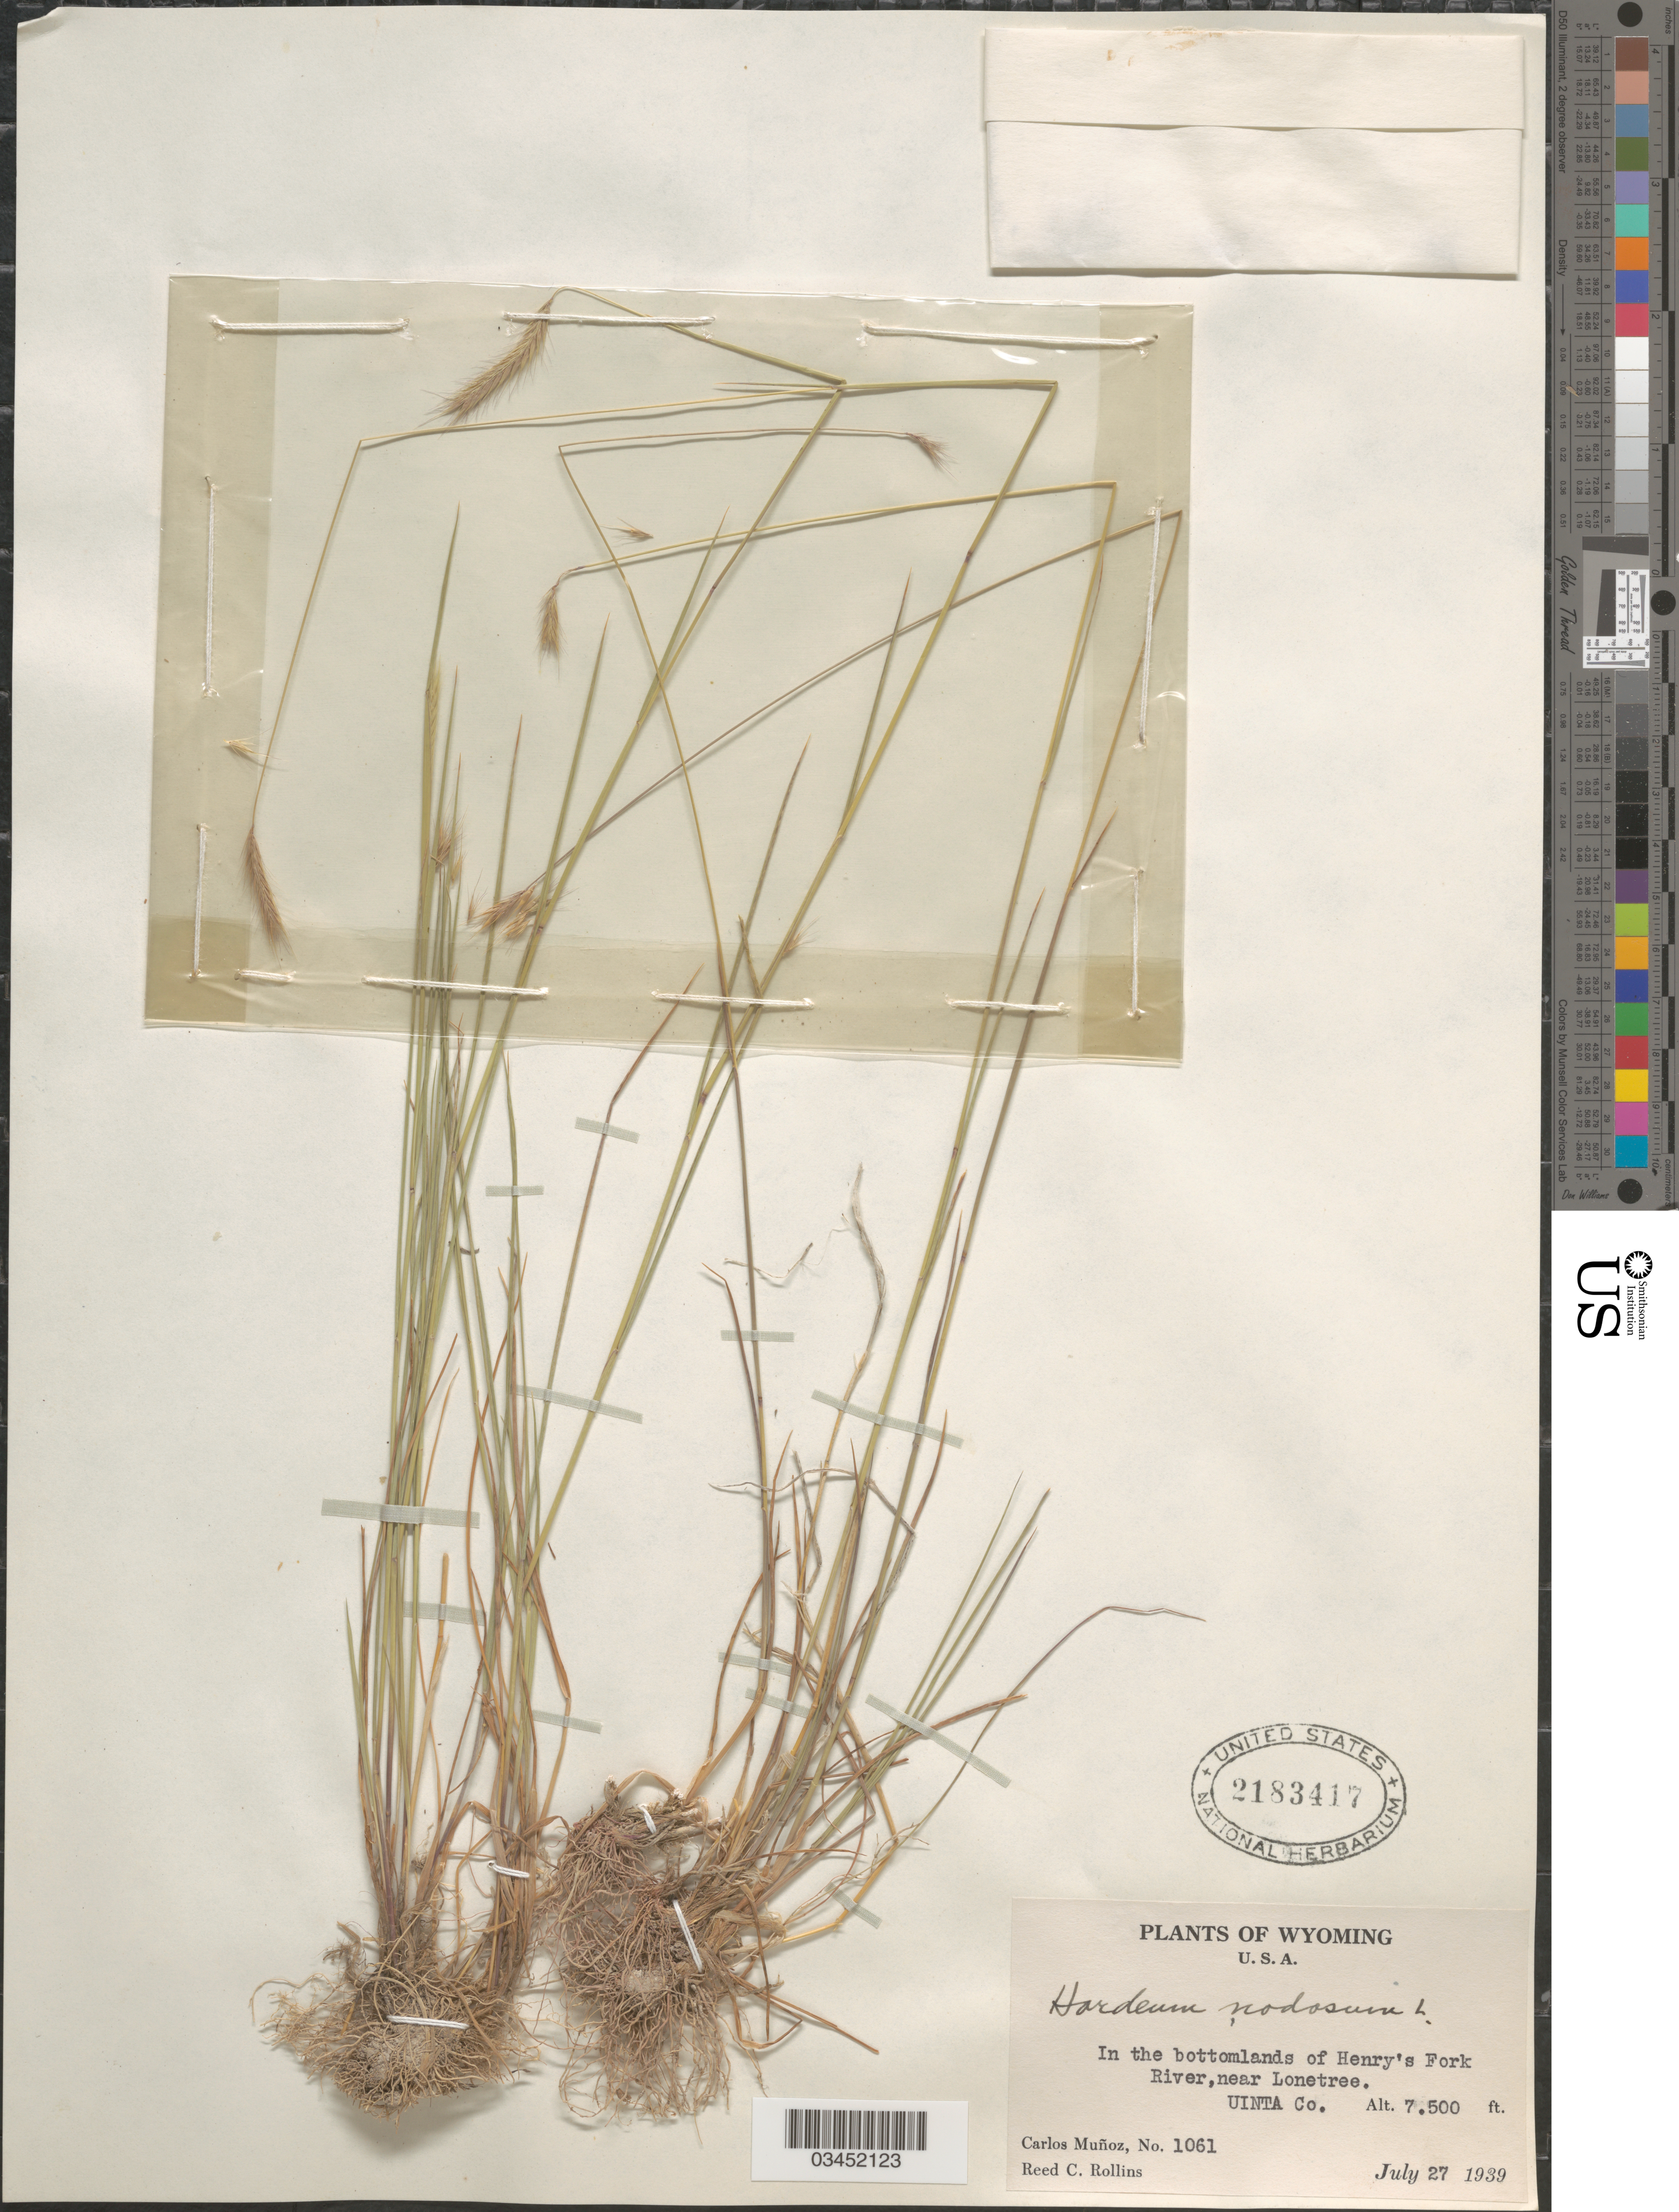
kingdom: Plantae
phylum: Tracheophyta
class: Liliopsida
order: Poales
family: Poaceae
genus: Hordeum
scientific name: Hordeum brachyantherum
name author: Nevski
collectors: C. Muñoz & R. C. Rollins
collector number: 1061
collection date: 1939-07-27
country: United States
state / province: Wyoming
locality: In the bottomlands of Henry's Fork River, near Lonetree. Uinta Co.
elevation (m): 2286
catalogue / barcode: US 2183417